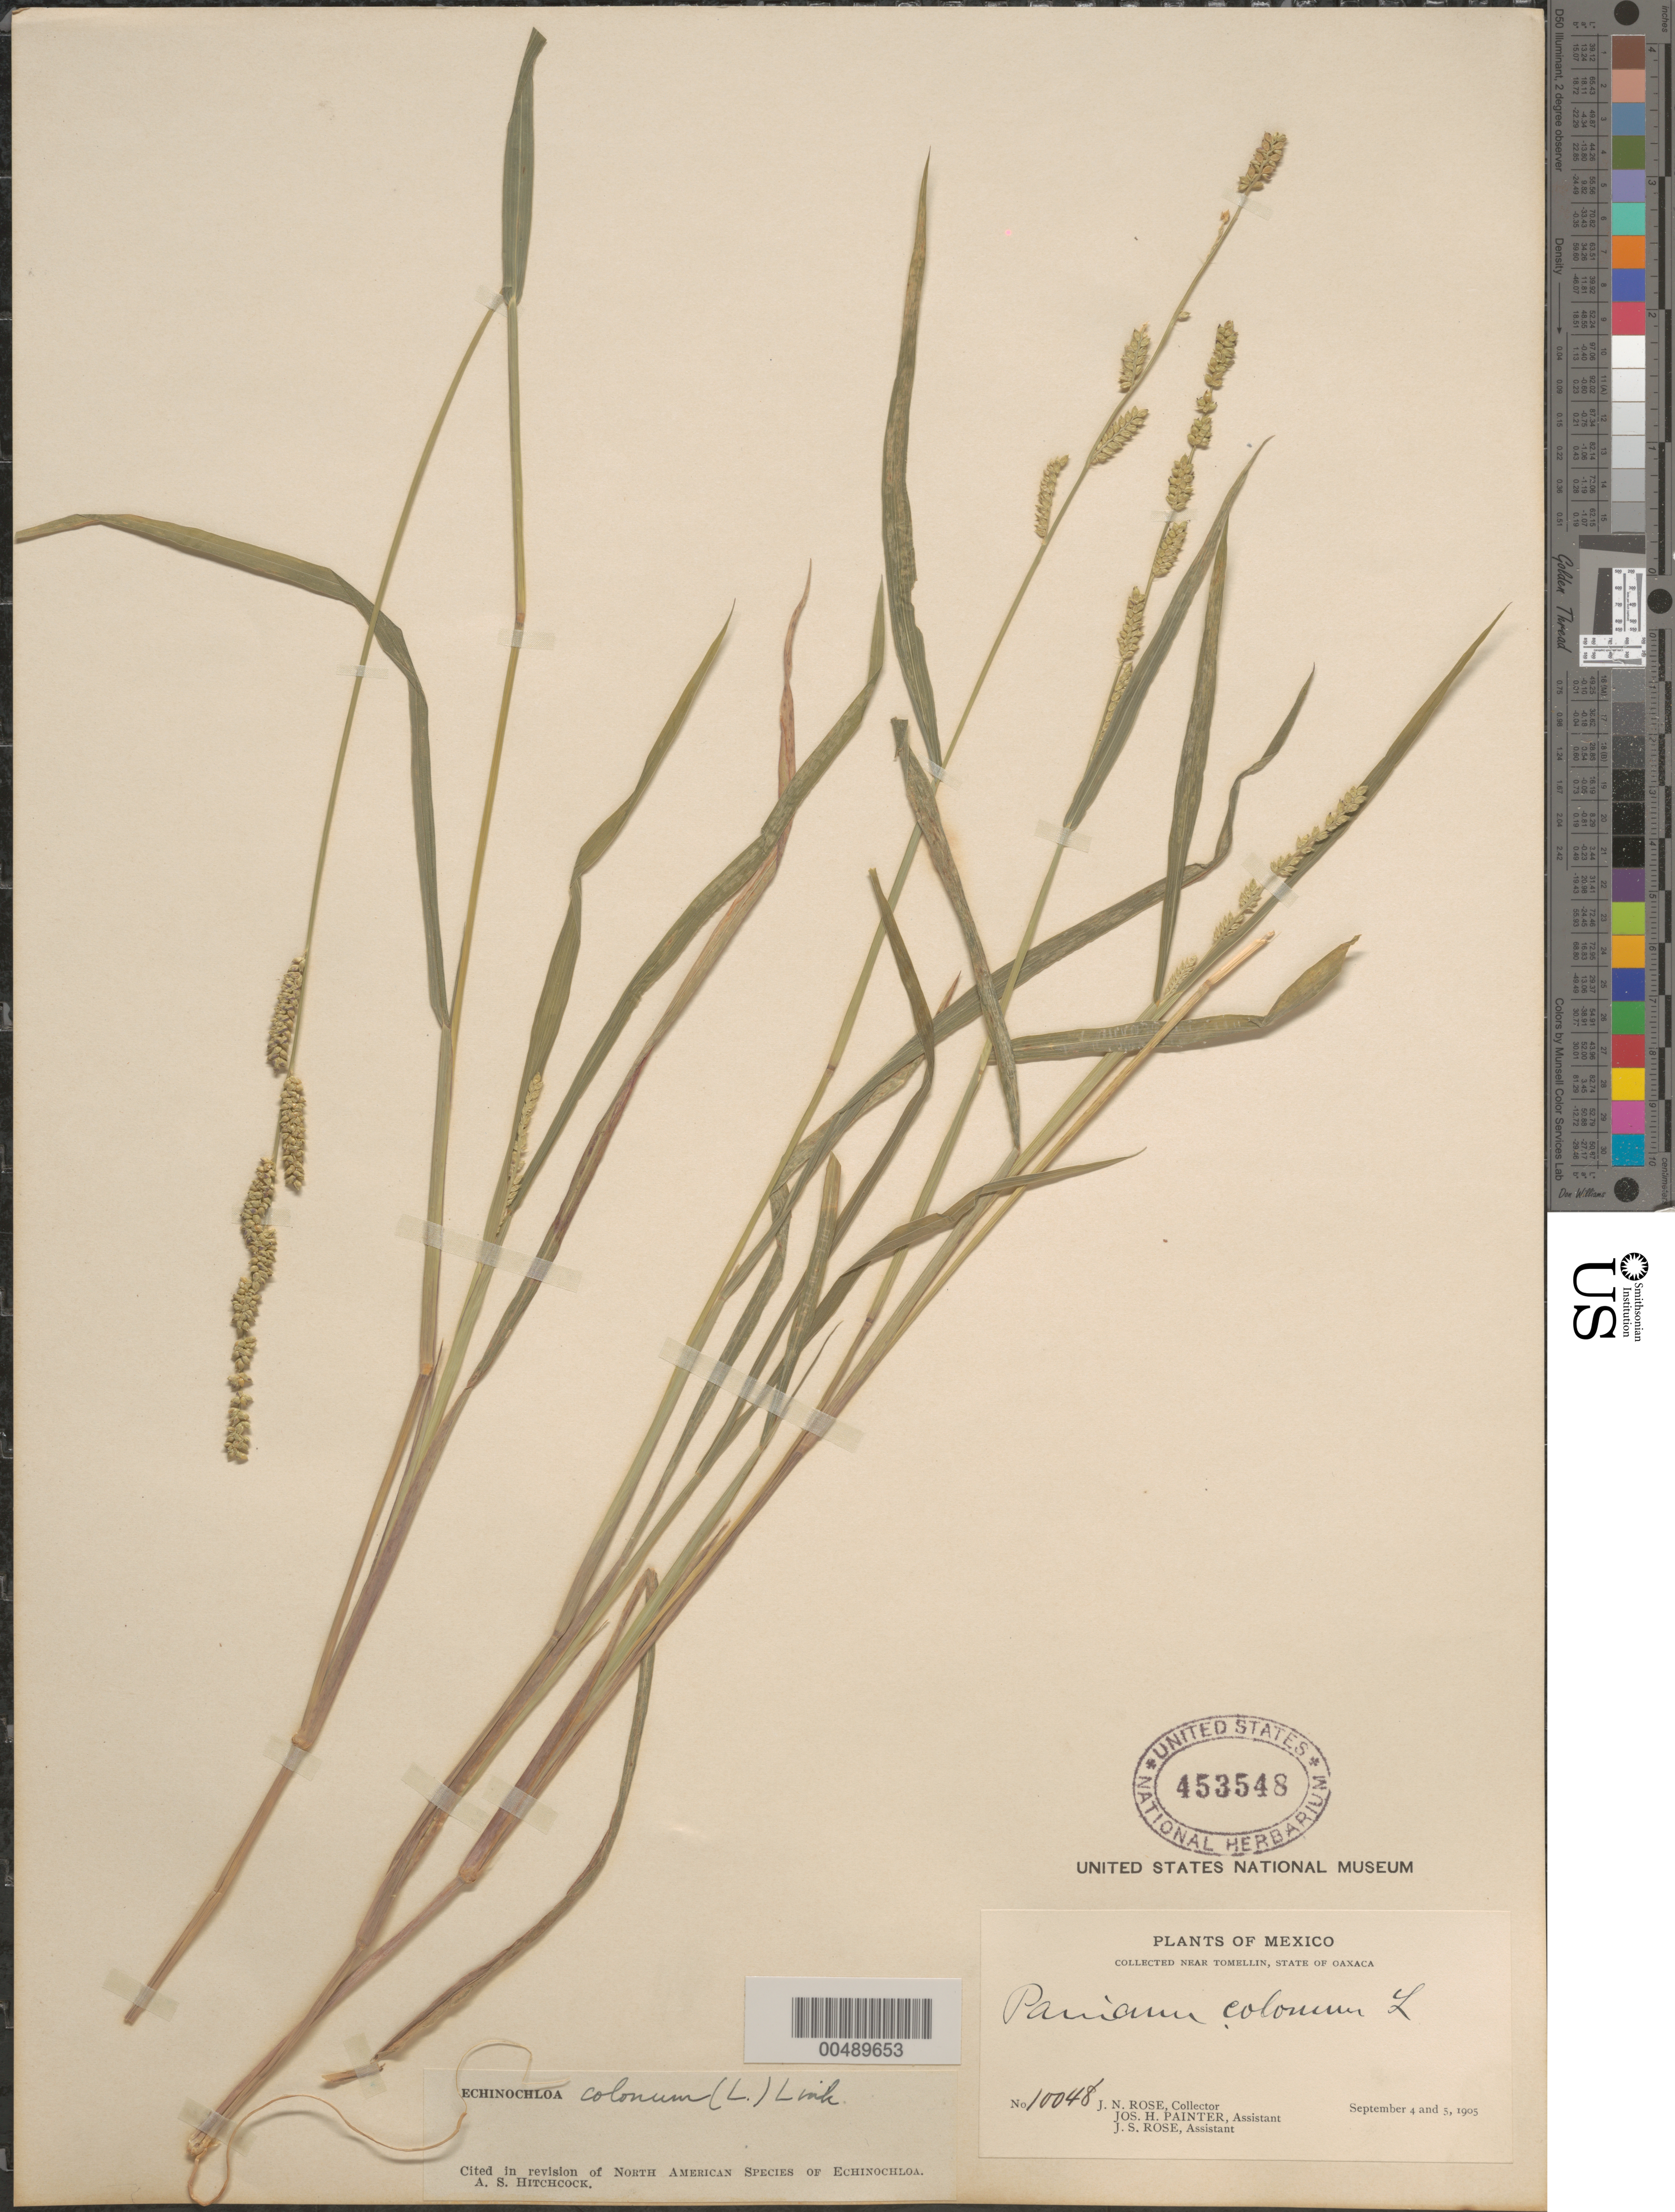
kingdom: Plantae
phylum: Tracheophyta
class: Liliopsida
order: Poales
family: Poaceae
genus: Echinochloa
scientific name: Echinochloa colona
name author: (L.) Link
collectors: J. N. Rose, J. H. Painter & J. S. Rose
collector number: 10048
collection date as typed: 4 Sep 1905 to 5 Sep 1905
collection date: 1905-09-04/1905-09-05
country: Mexico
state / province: Oaxaca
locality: Near Tomellin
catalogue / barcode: US 4533548